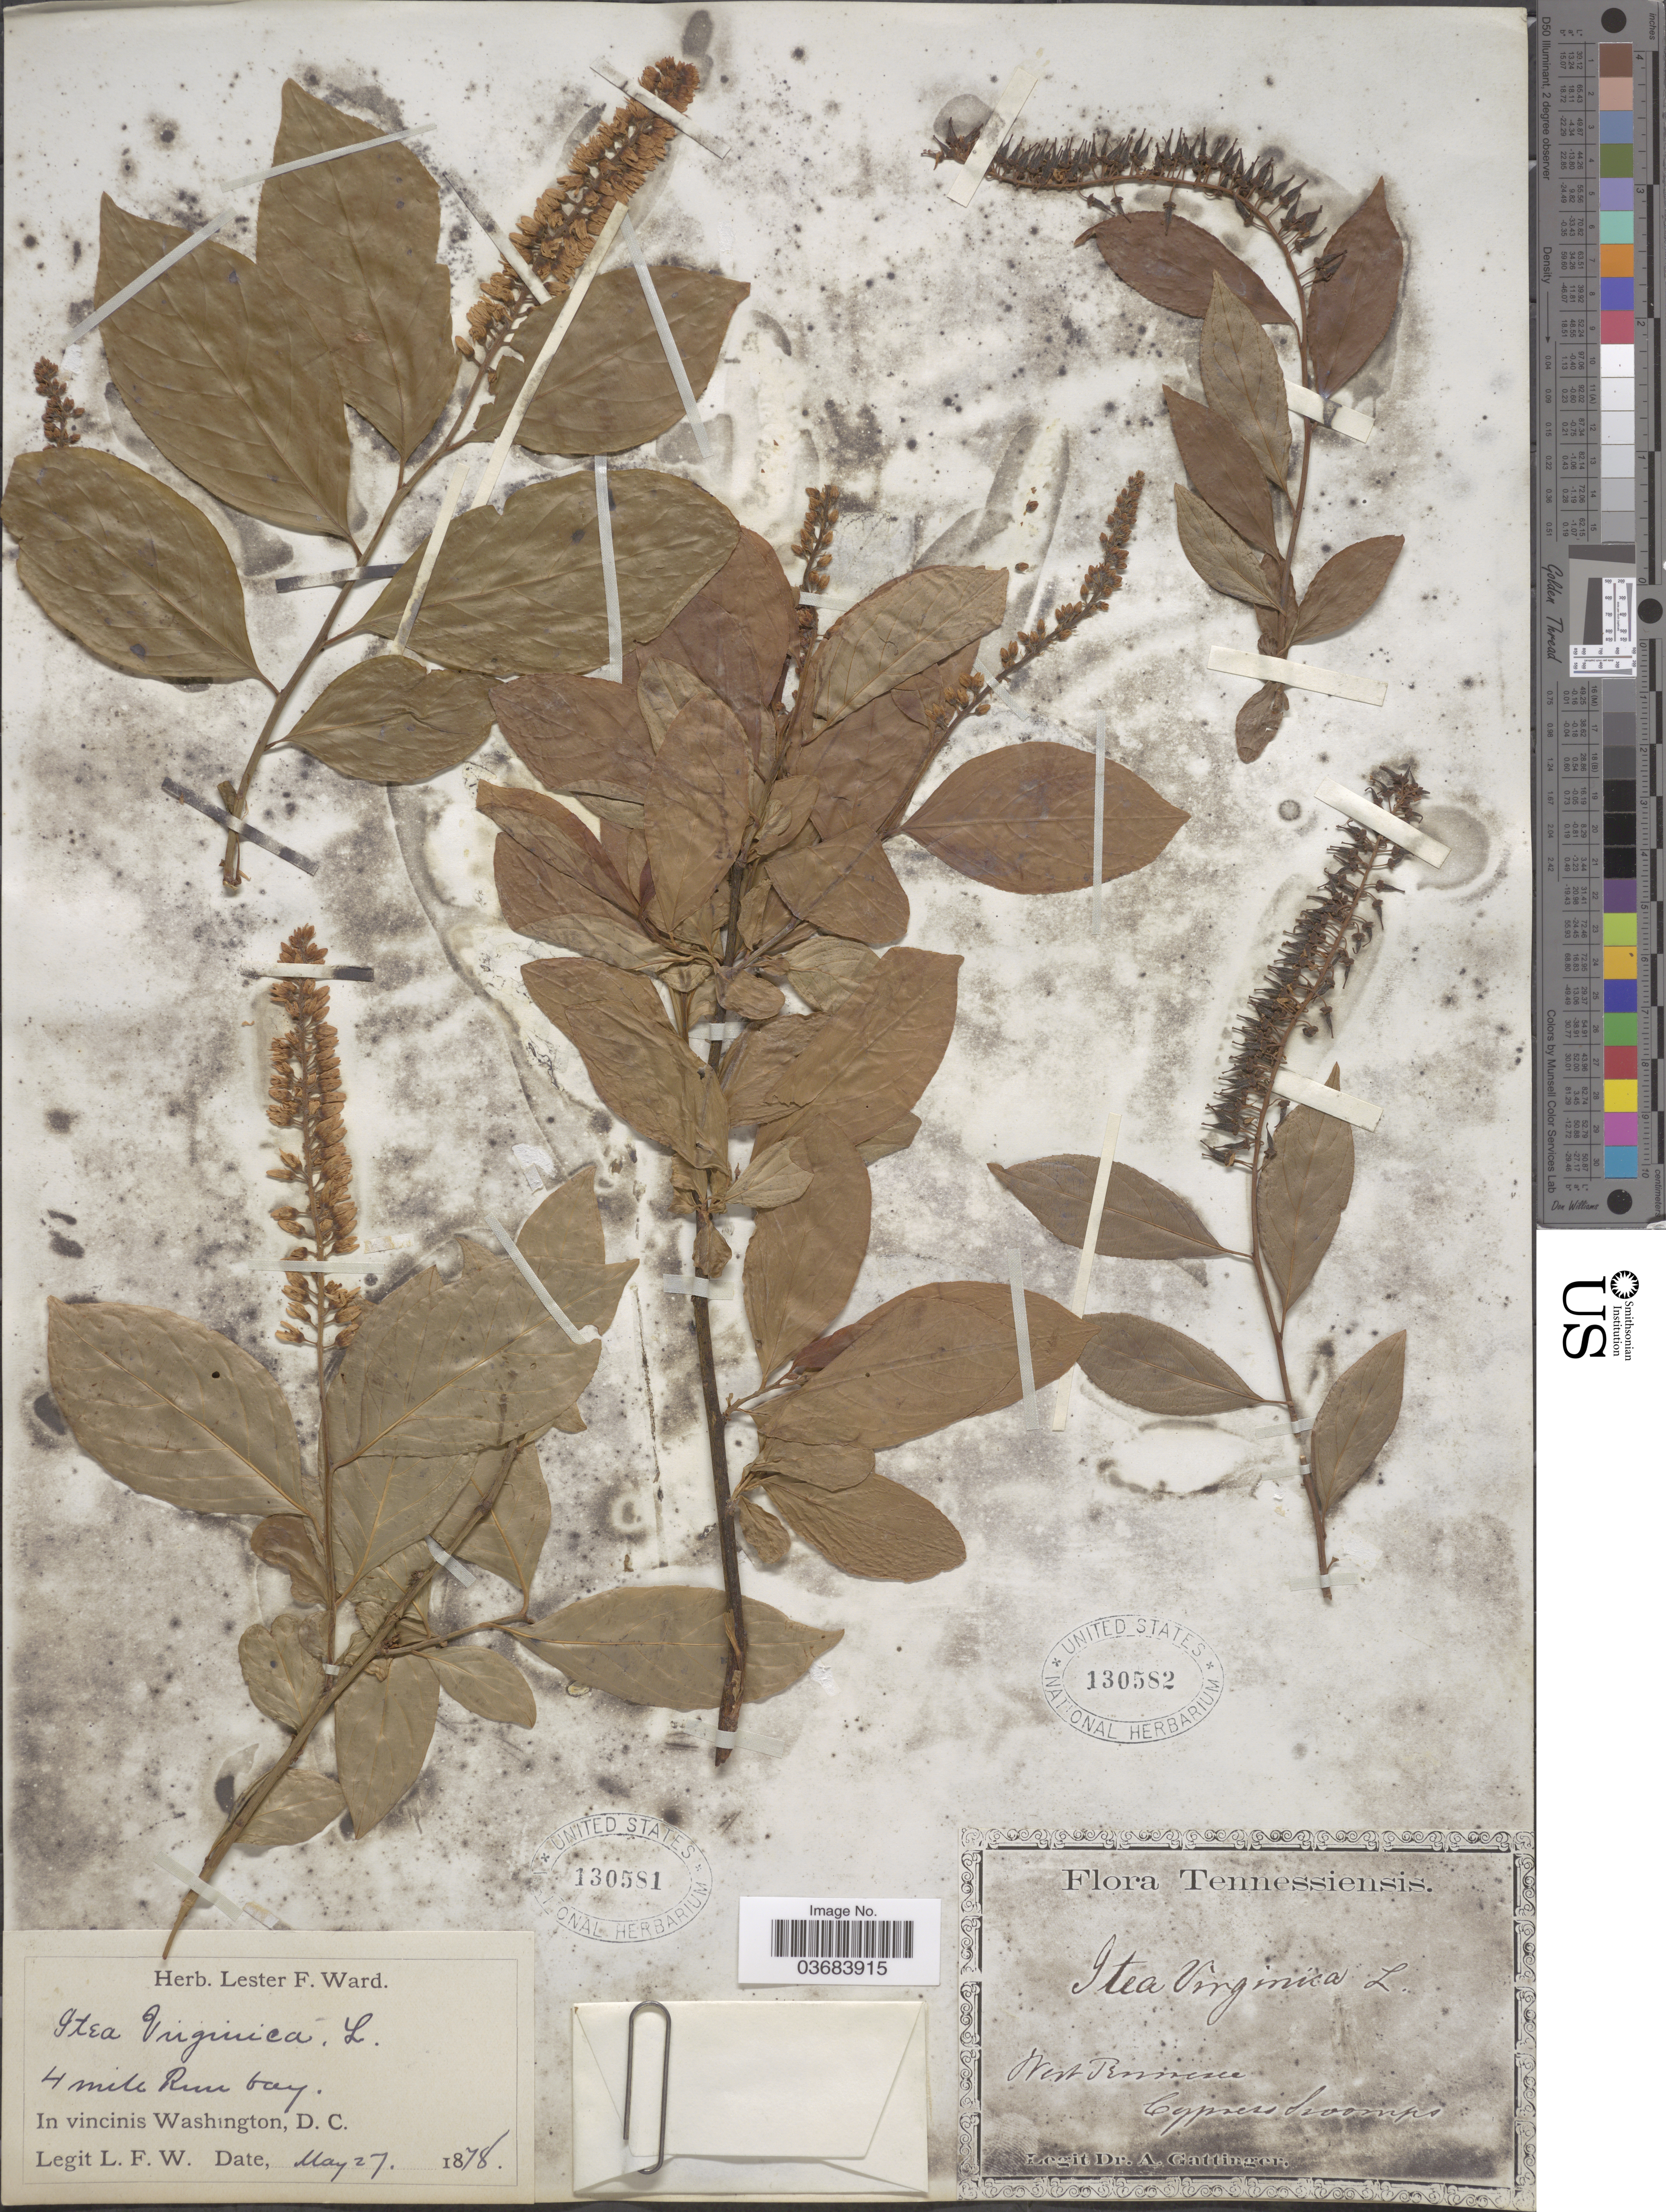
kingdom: Plantae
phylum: Tracheophyta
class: Magnoliopsida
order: Saxifragales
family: Iteaceae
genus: Itea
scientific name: Itea virginica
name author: L.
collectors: A. Gattinger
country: United States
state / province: Tennessee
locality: West Tennessee. Cypress Swamps.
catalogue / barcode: US 130582-2